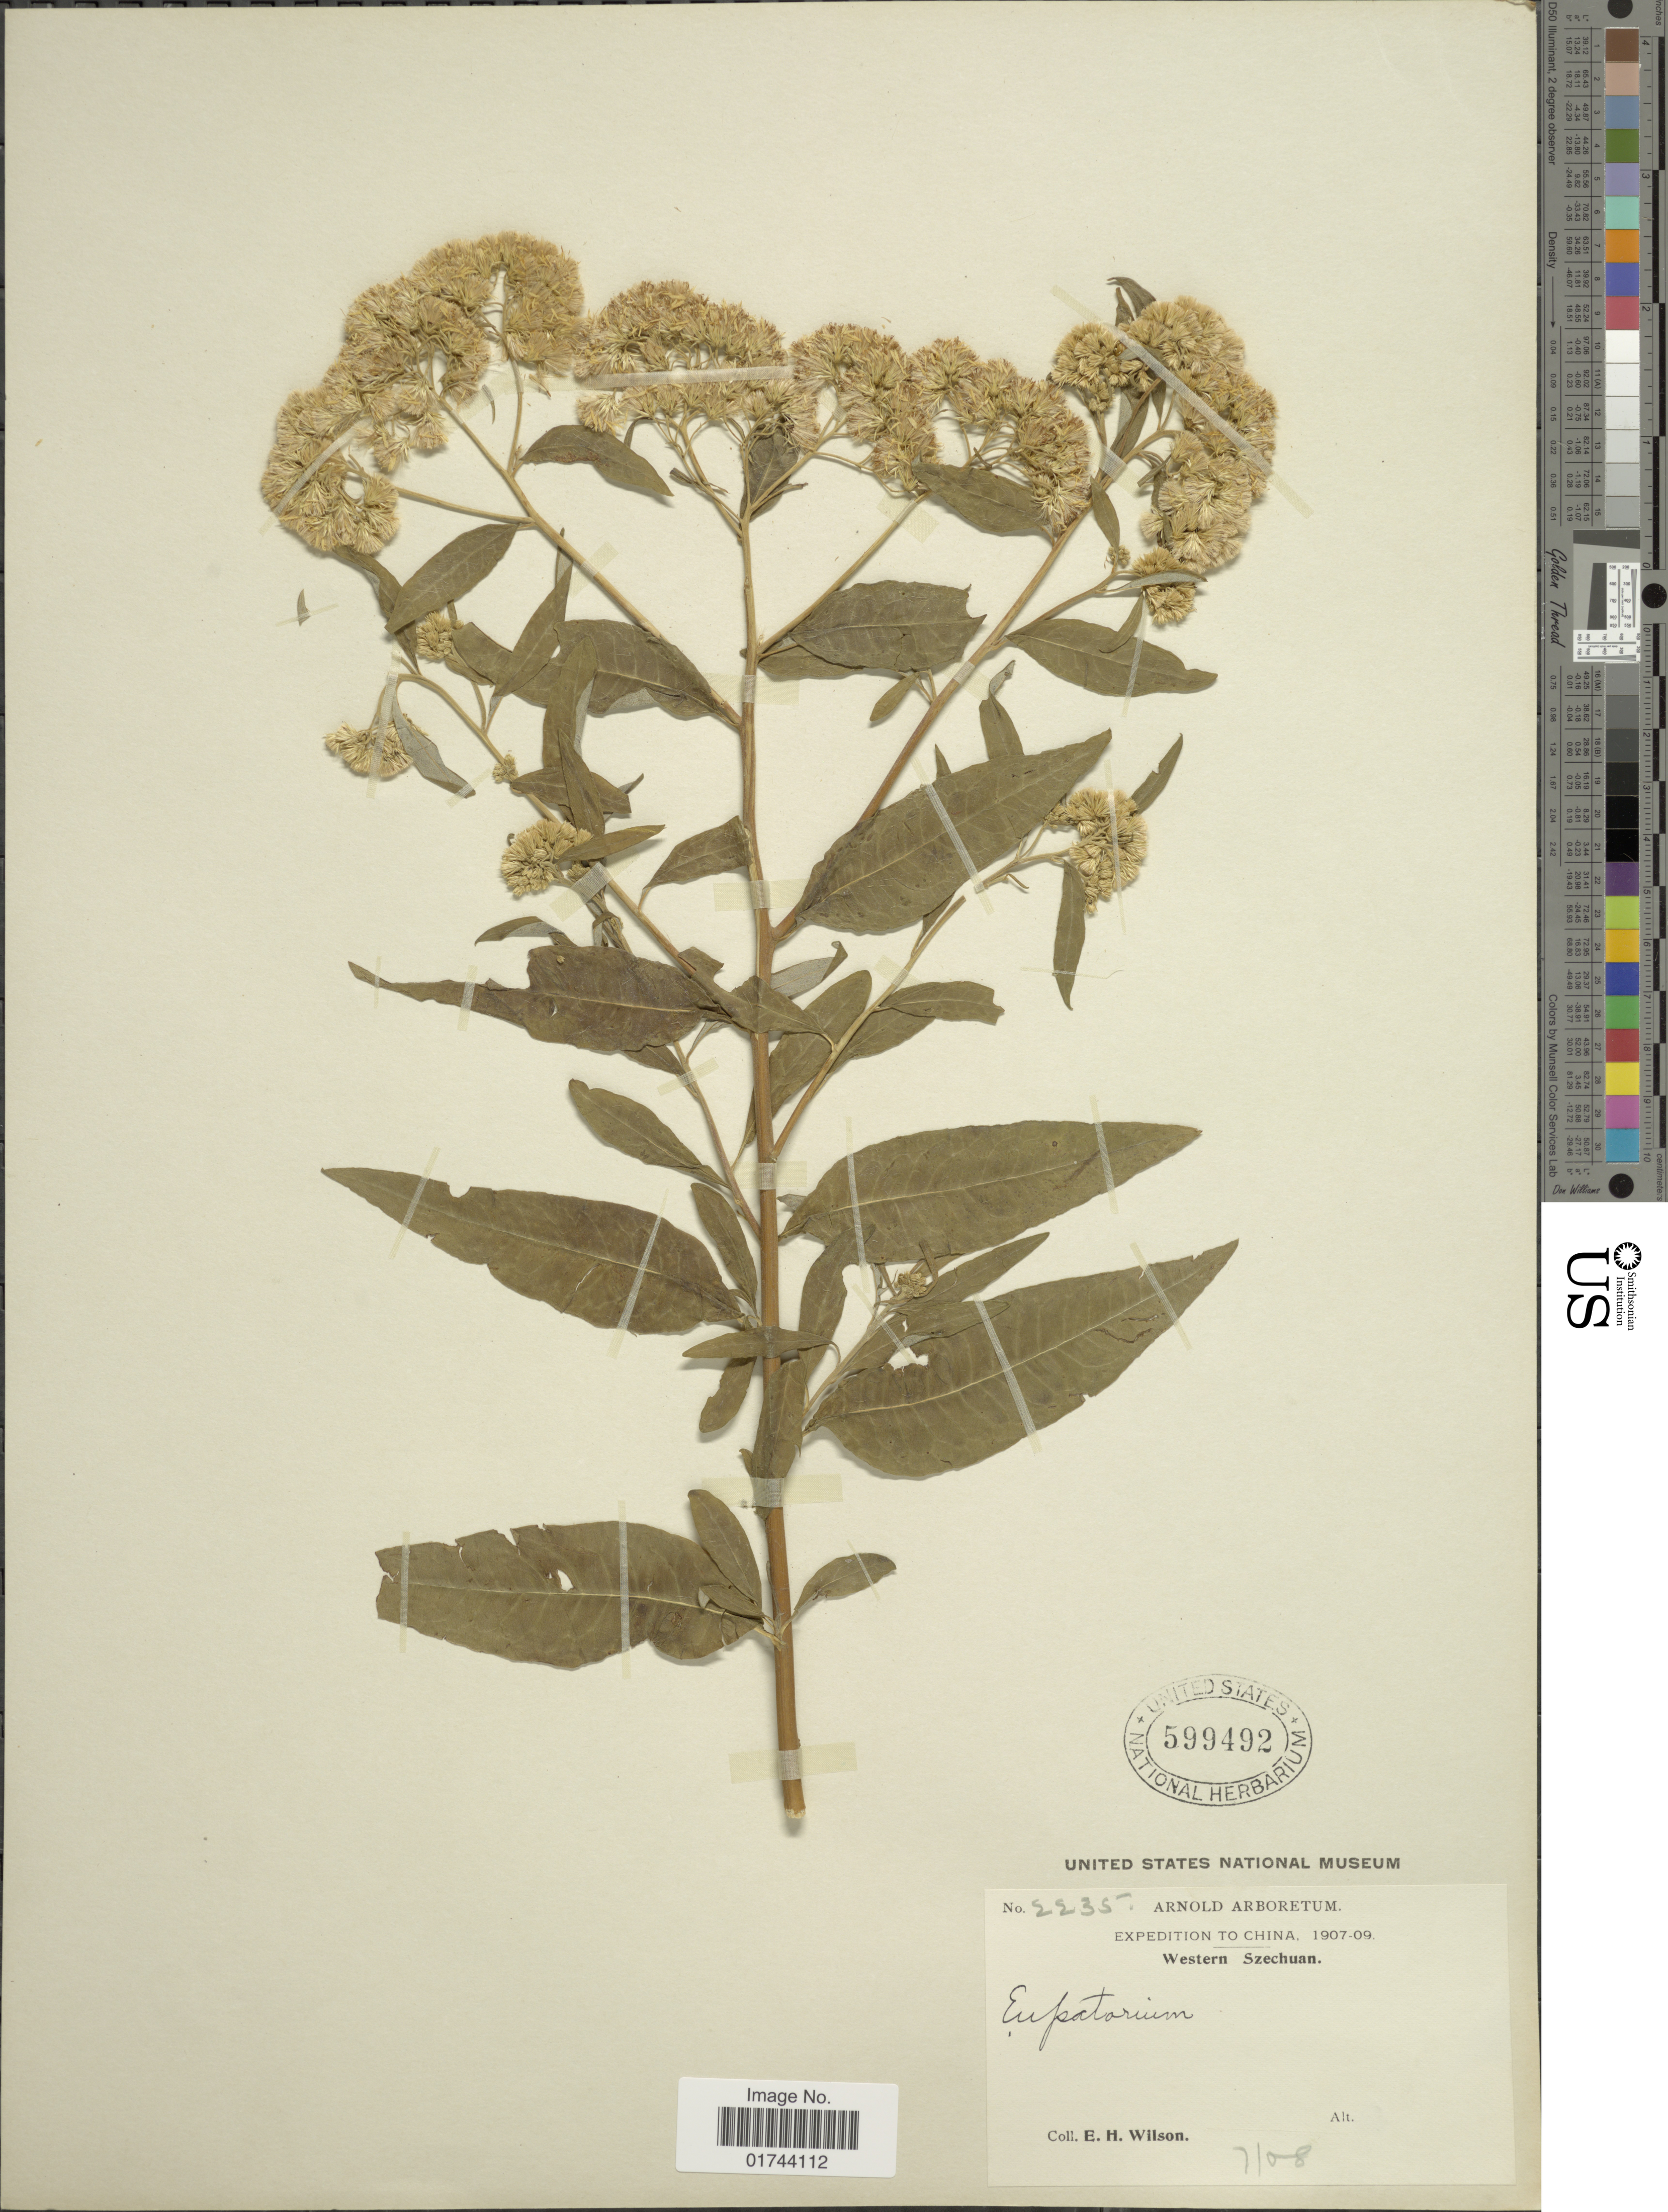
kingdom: Plantae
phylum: Tracheophyta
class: Magnoliopsida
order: Asterales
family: Asteraceae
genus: Inula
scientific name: Inula rubricaulis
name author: Benth. & Hook. f.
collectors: E. Wilson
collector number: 2235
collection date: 1907-08-07/1909-08-07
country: China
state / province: Sichuan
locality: Western Szechuan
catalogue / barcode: US 599492